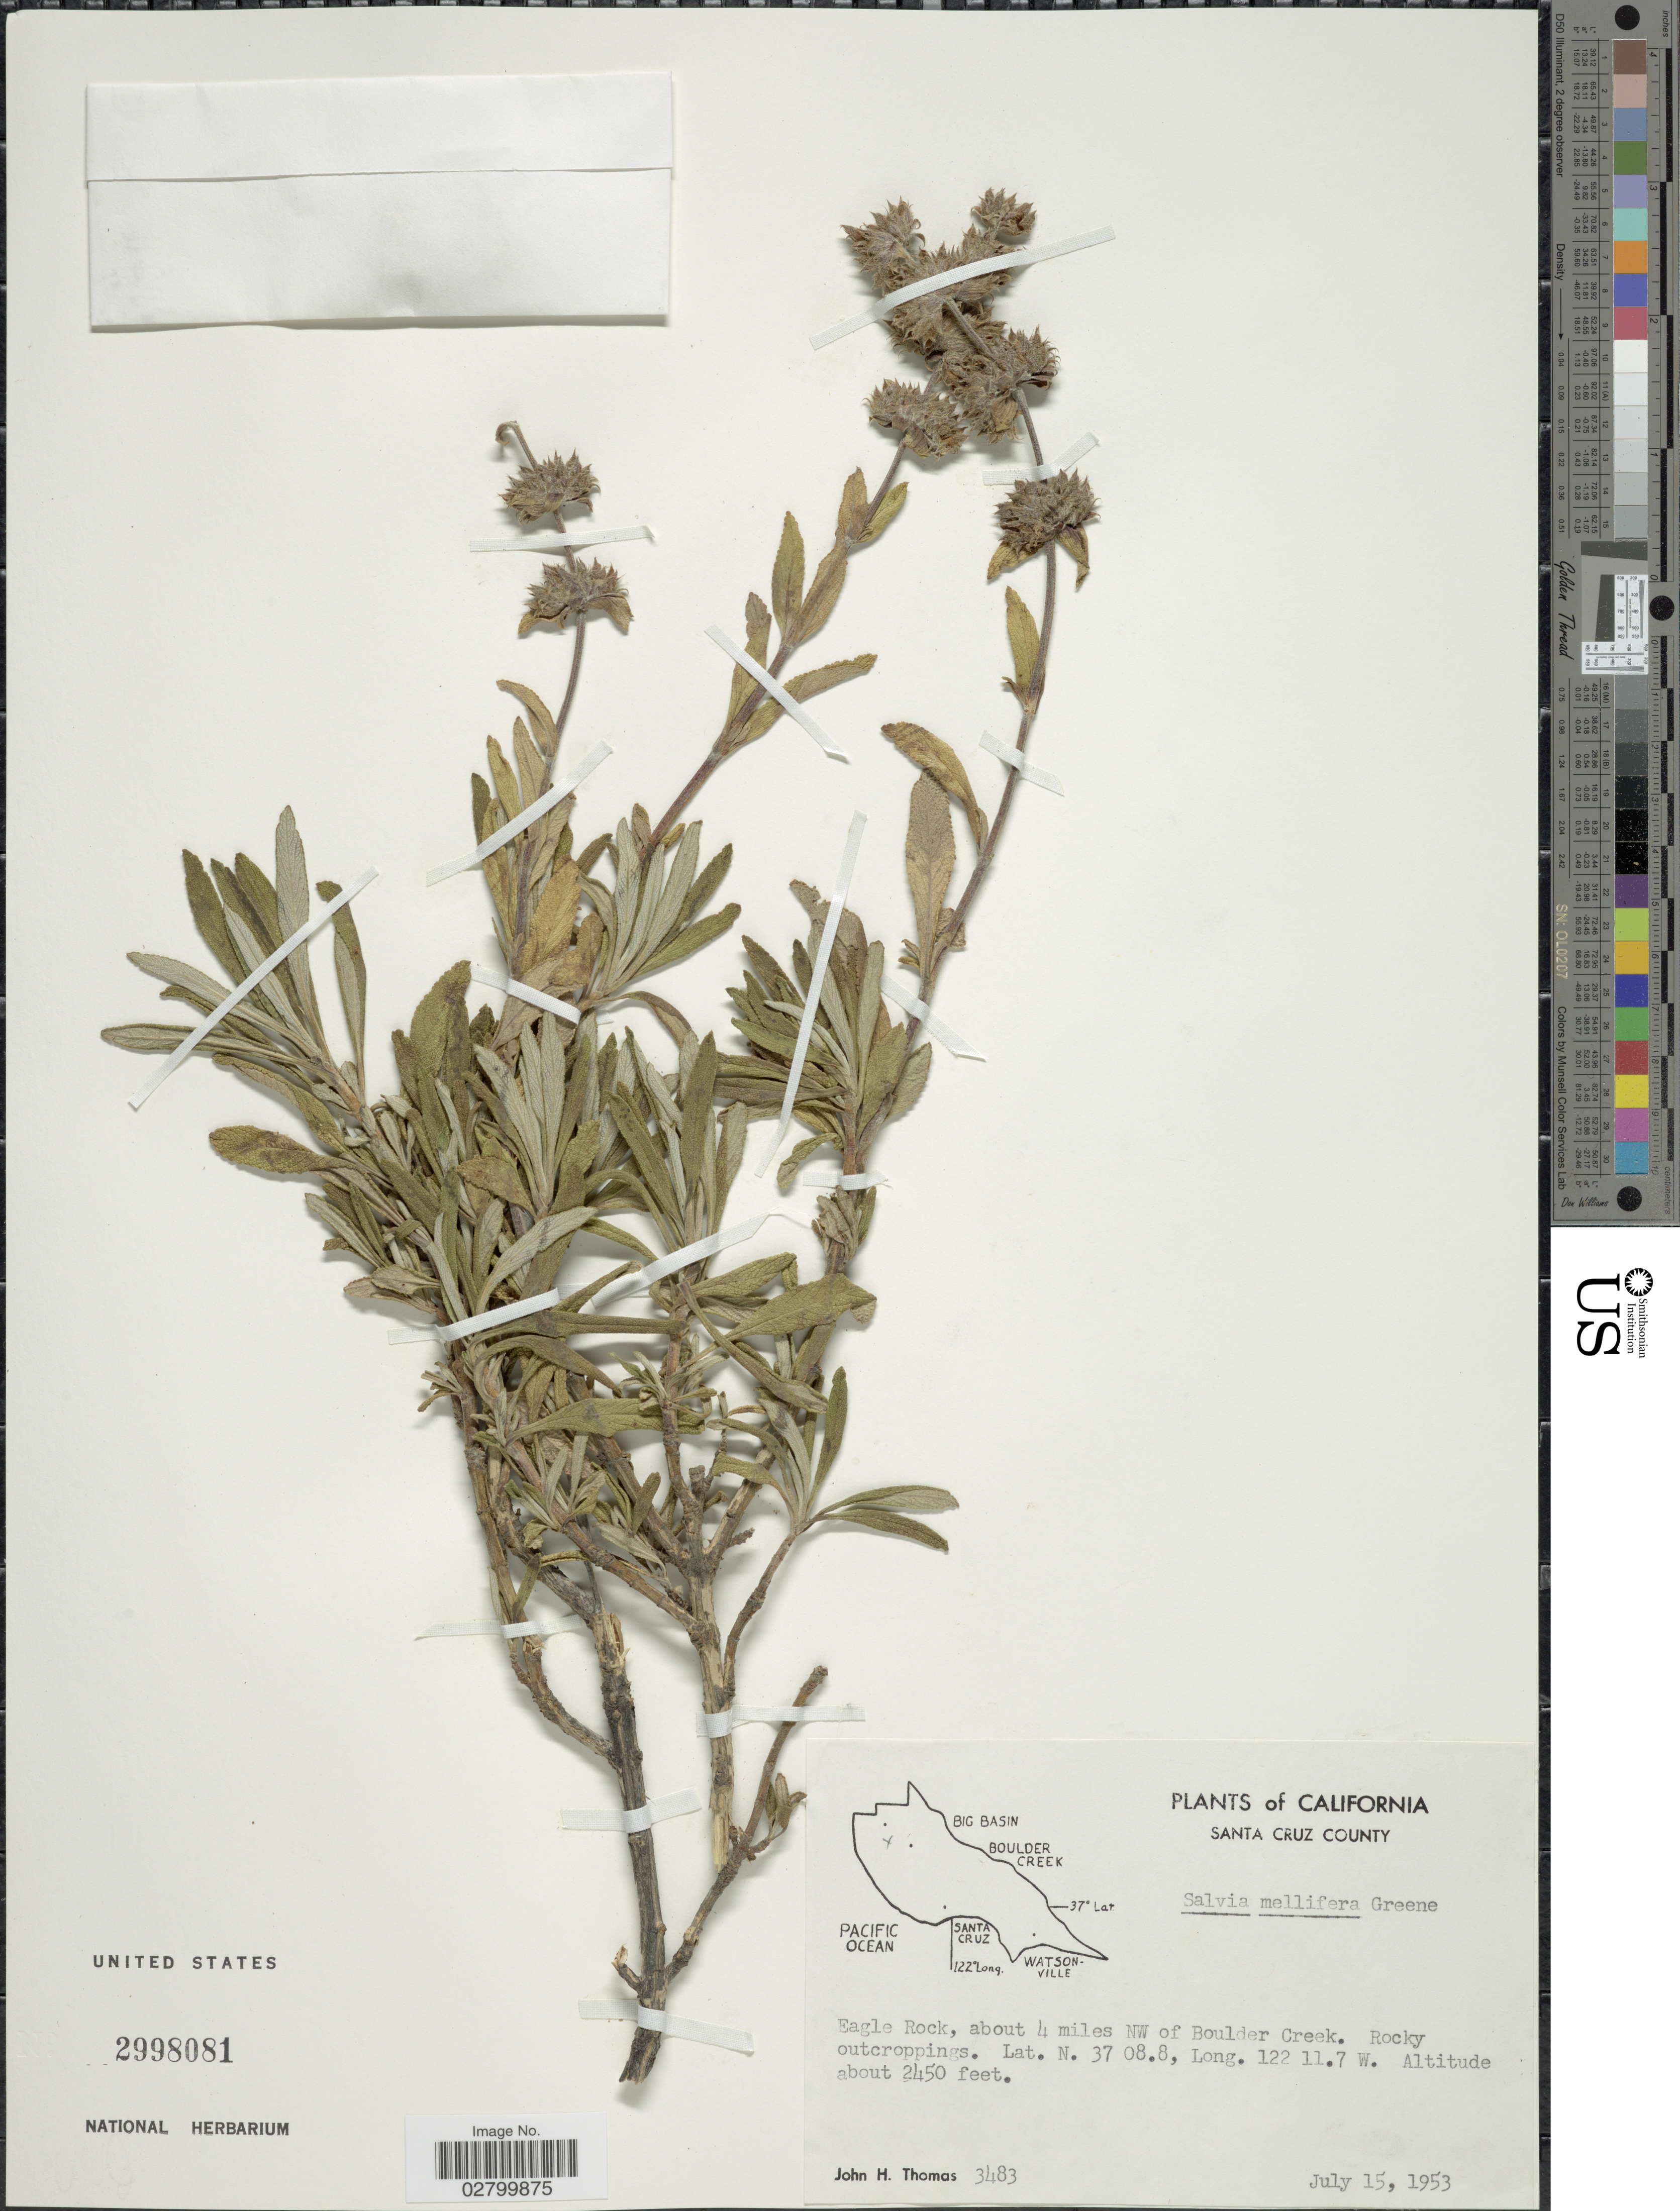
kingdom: Plantae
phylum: Tracheophyta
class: Magnoliopsida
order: Lamiales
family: Lamiaceae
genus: Salvia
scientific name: Salvia mellifera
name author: Greene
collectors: J. H. Thomas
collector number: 3483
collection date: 1953-07-15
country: United States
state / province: California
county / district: Santa Cruz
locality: Santa Cruz County. Eagle Rock, about 4 miles NW of Boulder Creek.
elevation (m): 747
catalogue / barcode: US 2998081